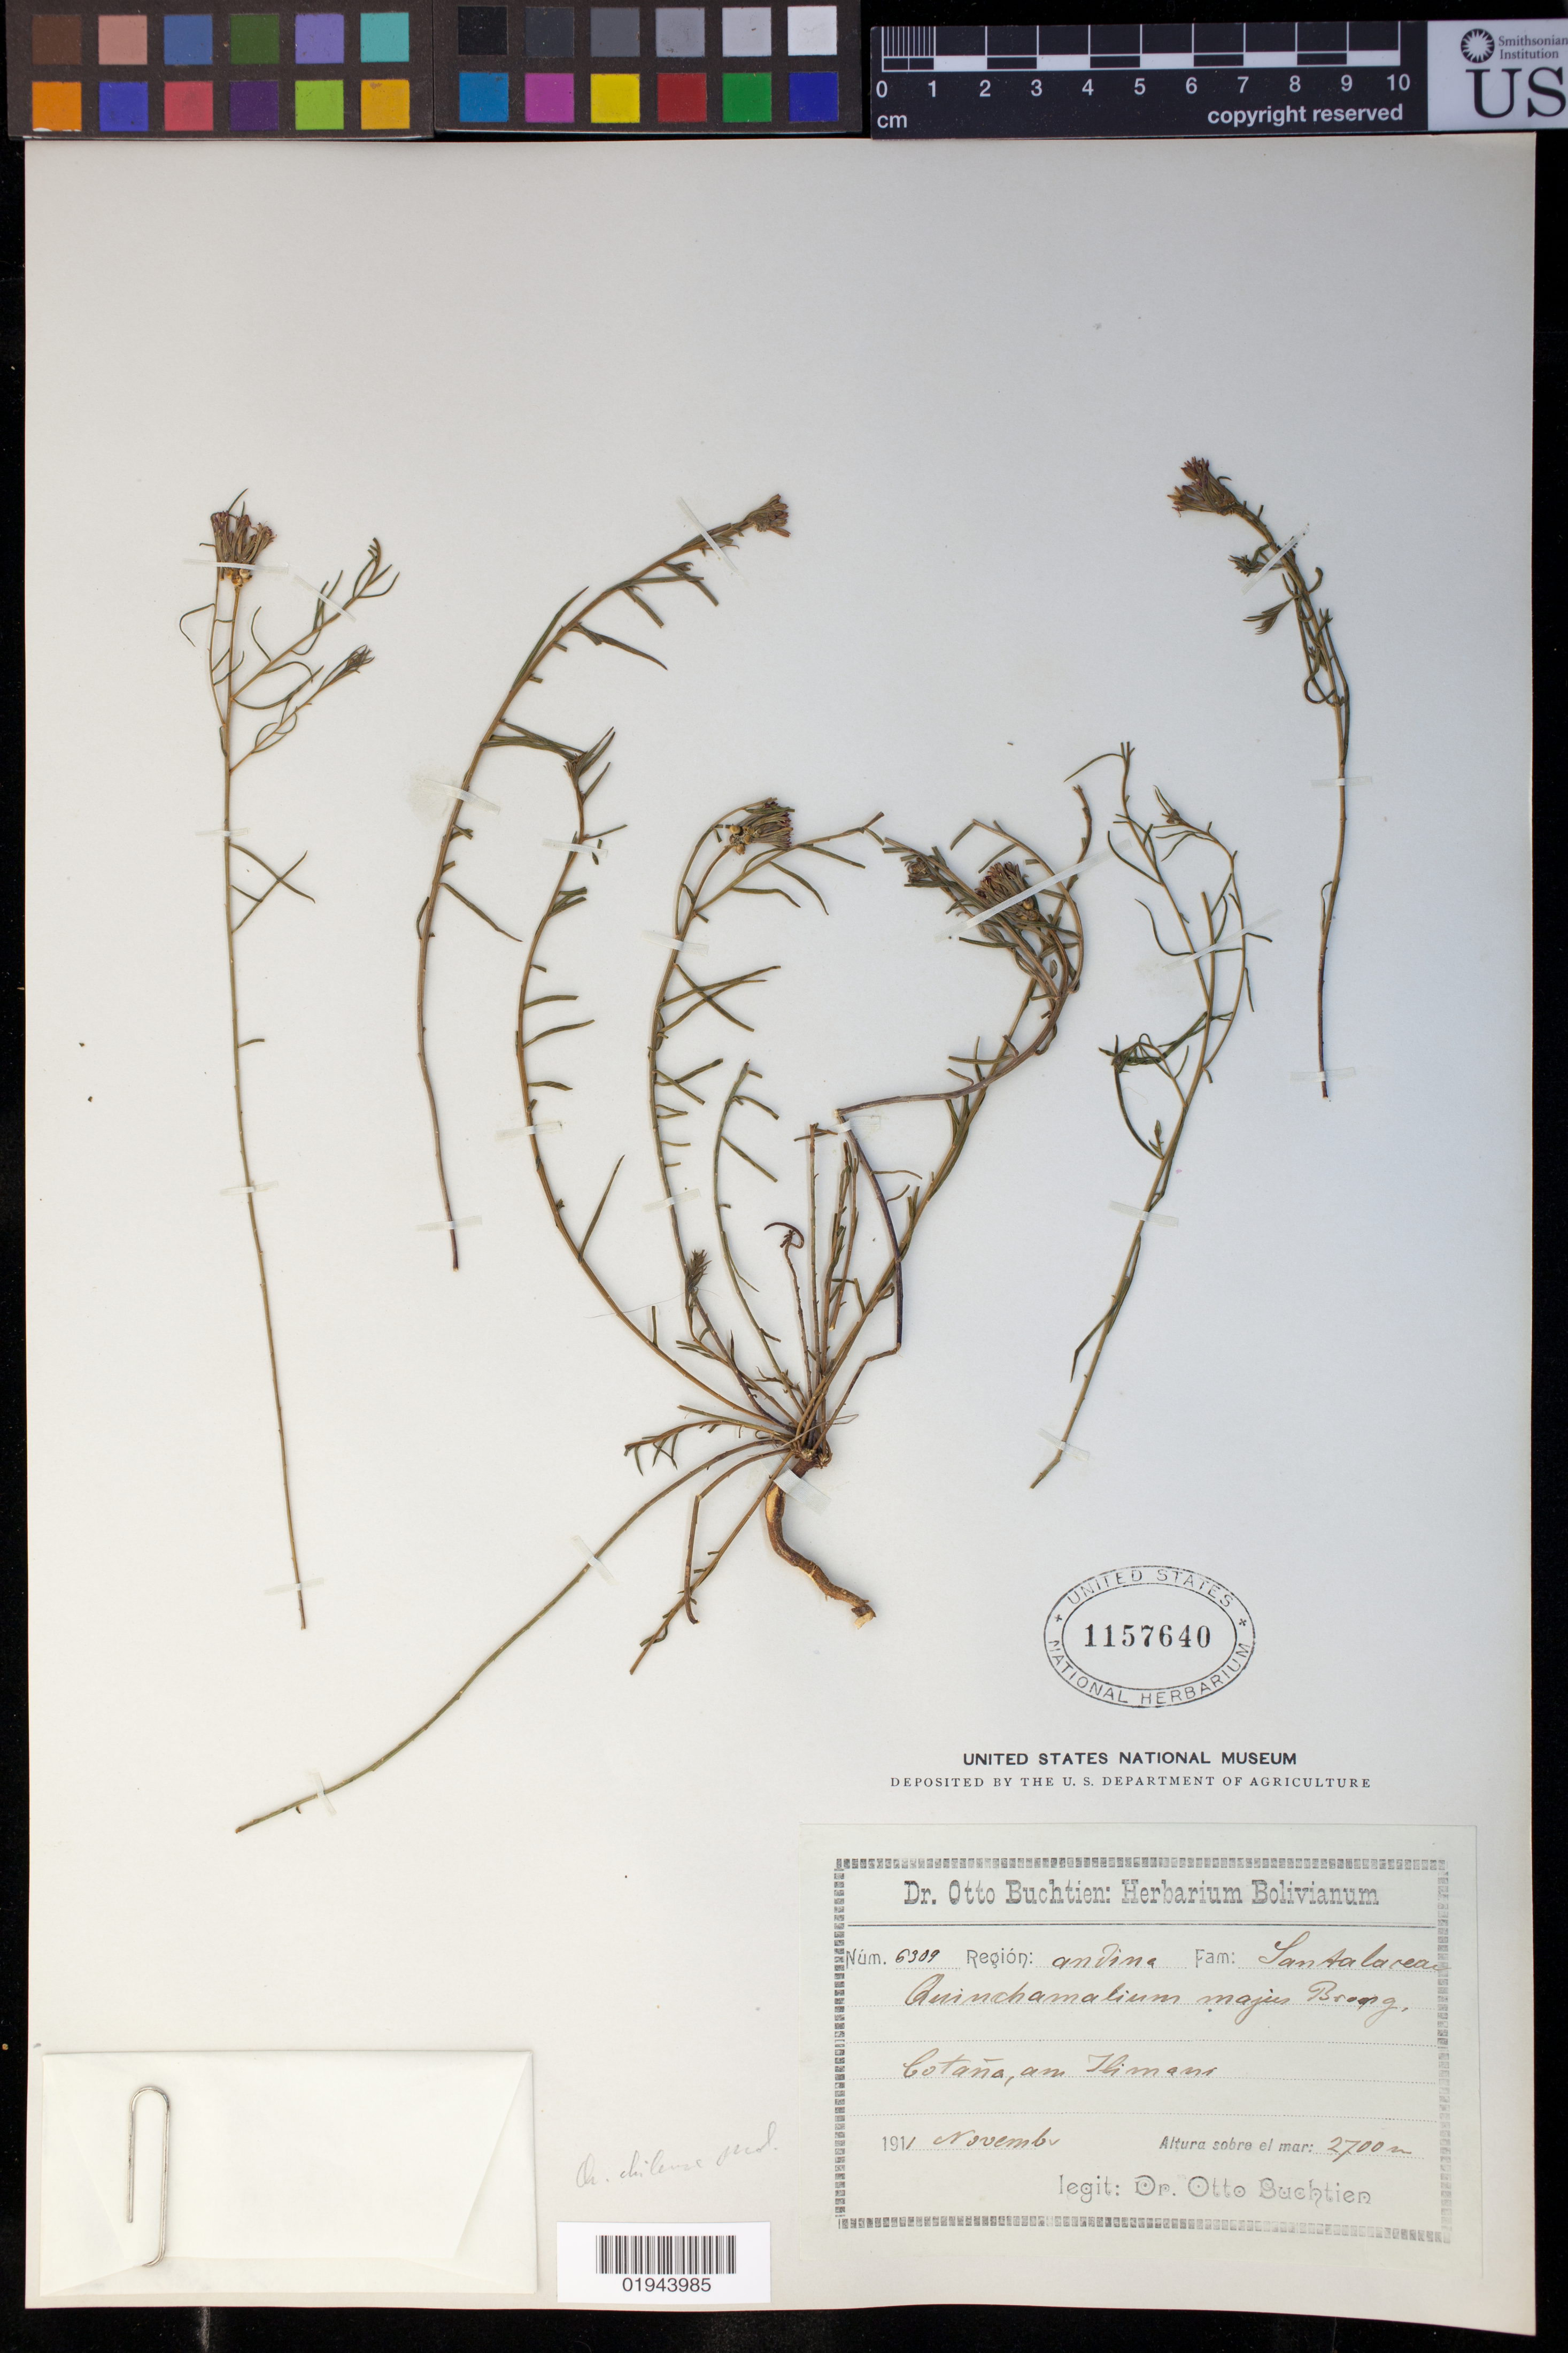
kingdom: Plantae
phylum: Tracheophyta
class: Magnoliopsida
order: Santalales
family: Schoepfiaceae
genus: Quinchamalium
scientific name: Quinchamalium chilense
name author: Molina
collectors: O. Buchtien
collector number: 6309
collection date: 1911-11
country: Bolivia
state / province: La Paz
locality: CotaÃ±a, am Ilimani [Illimani]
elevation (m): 2700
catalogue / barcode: US 1157640